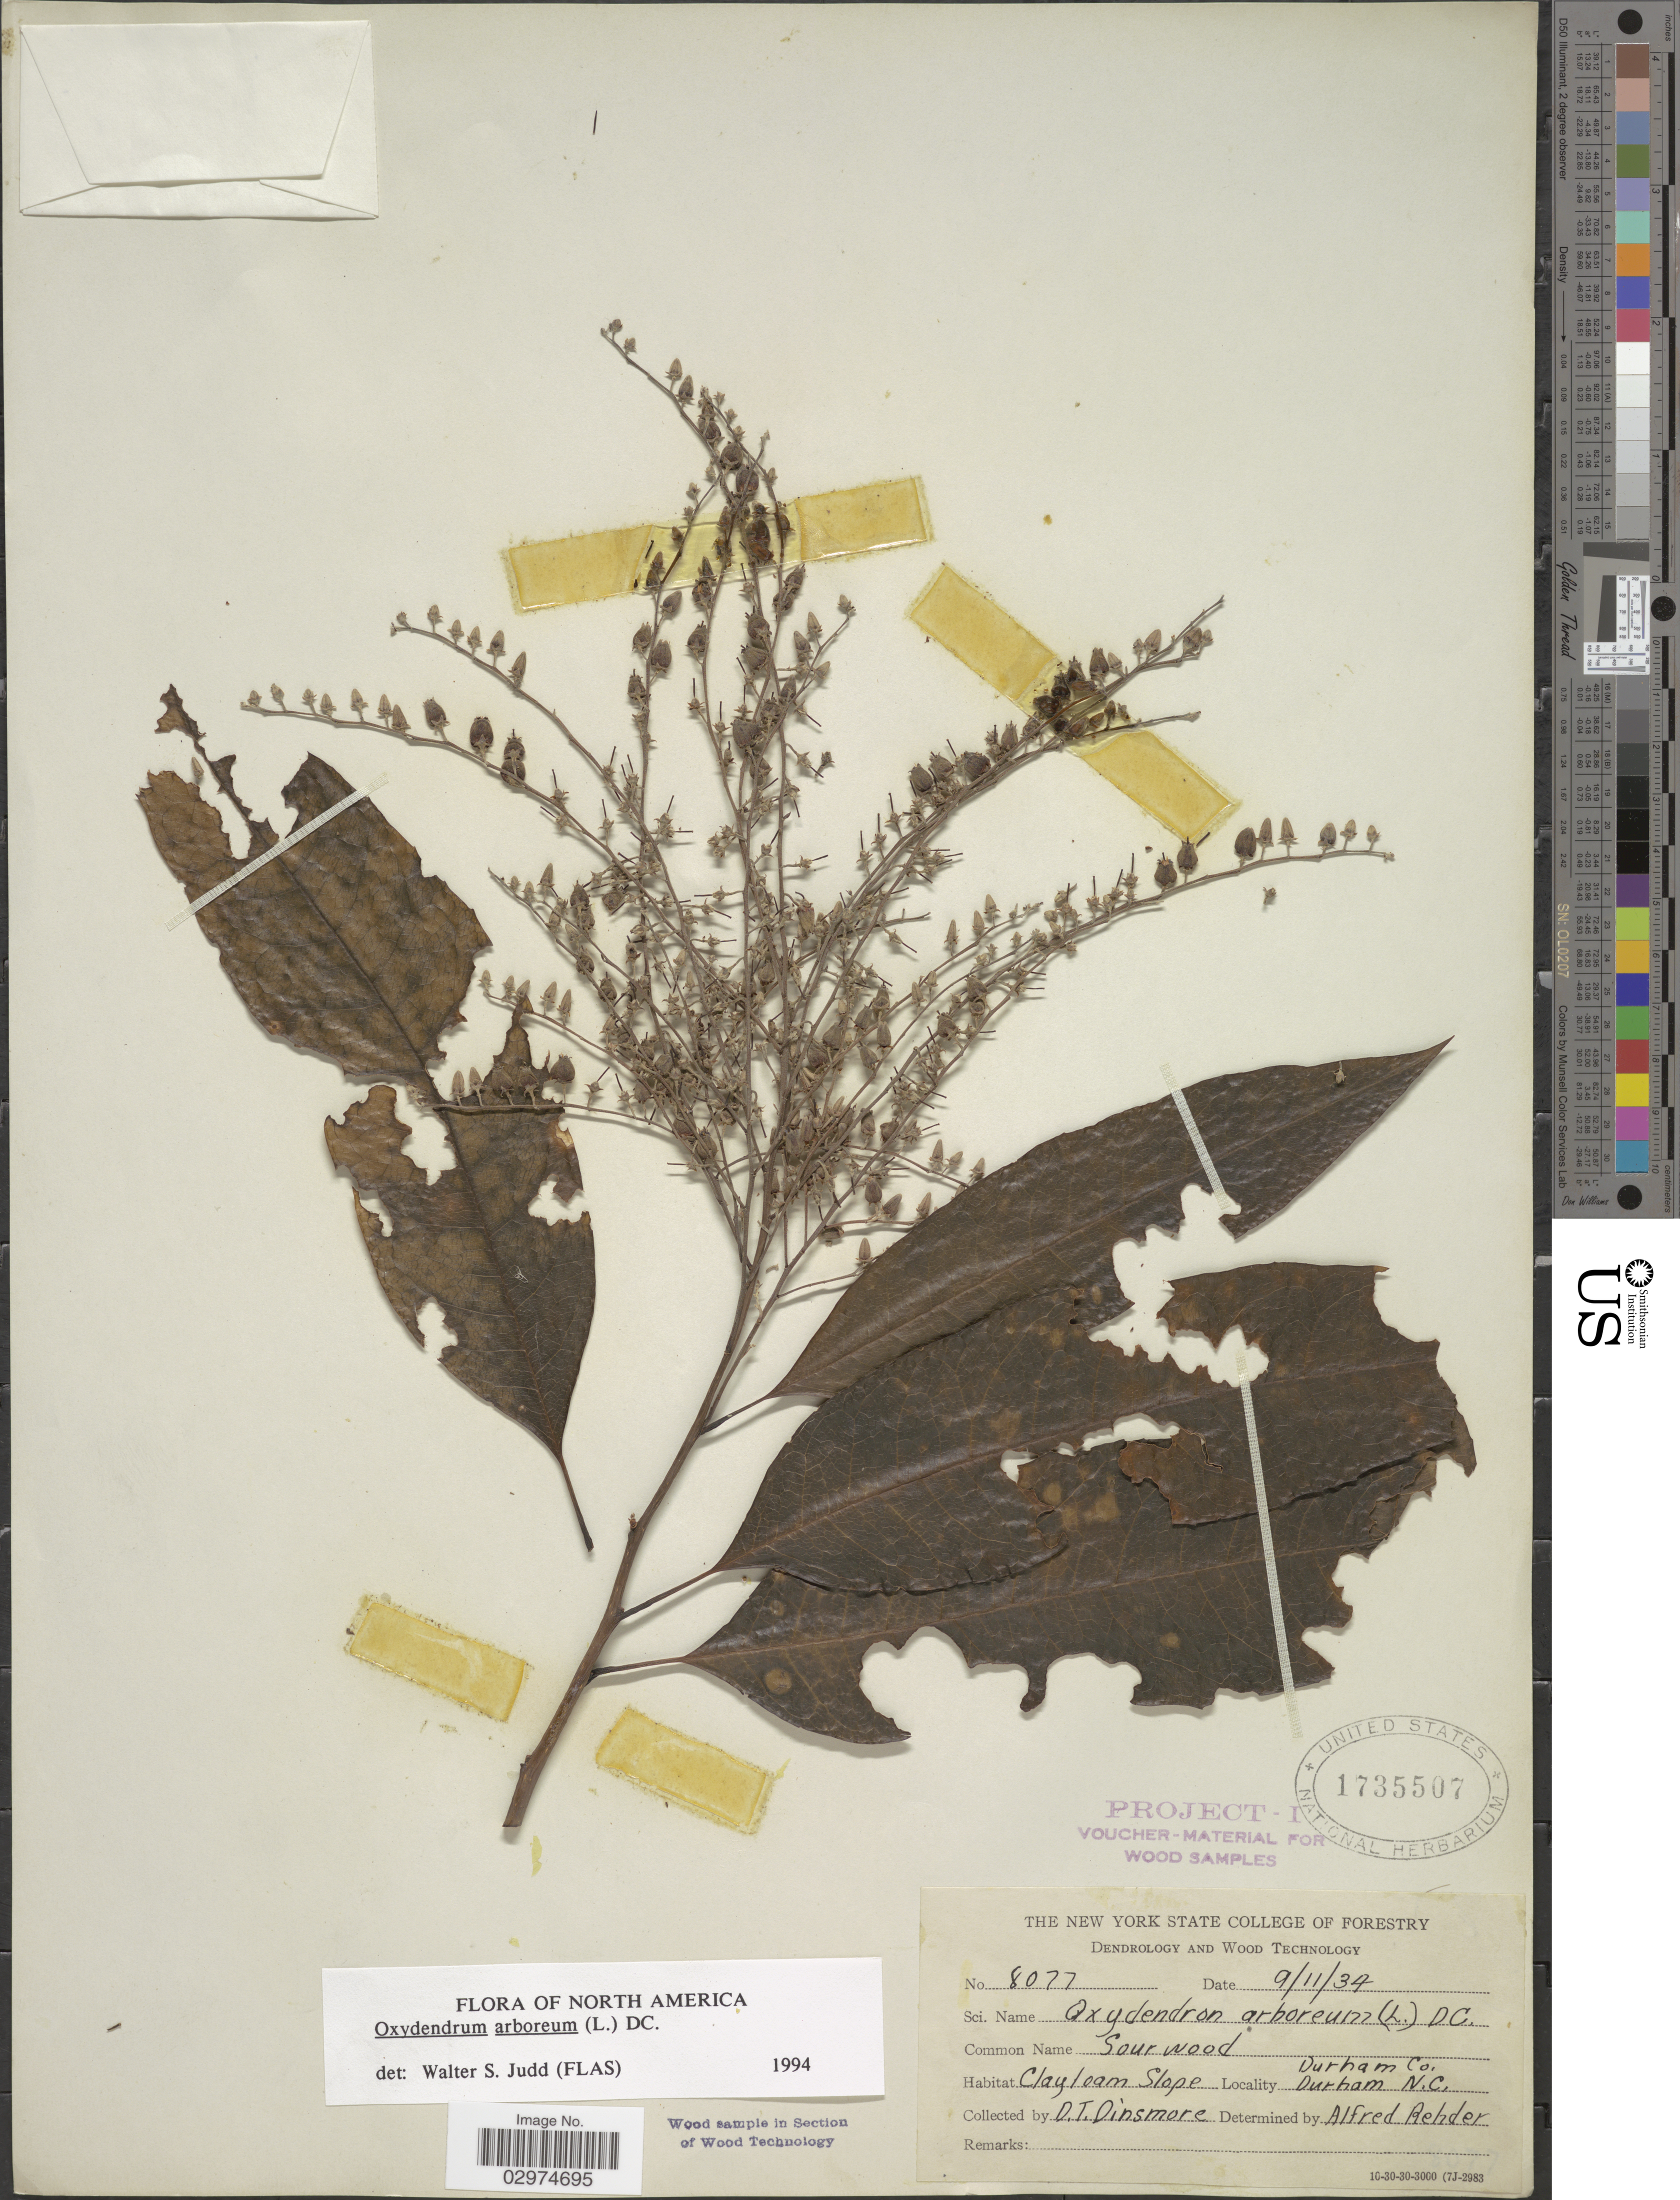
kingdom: Plantae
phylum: Tracheophyta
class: Magnoliopsida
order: Ericales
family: Ericaceae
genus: Oxydendrum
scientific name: Oxydendrum arboreum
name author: (L.) DC.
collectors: D. Dinsmore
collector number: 8077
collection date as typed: Transcribed d/m/y: 11/9/34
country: United States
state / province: North Carolina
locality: Clay loam slope, Durham Co., Durham.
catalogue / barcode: US 1735507